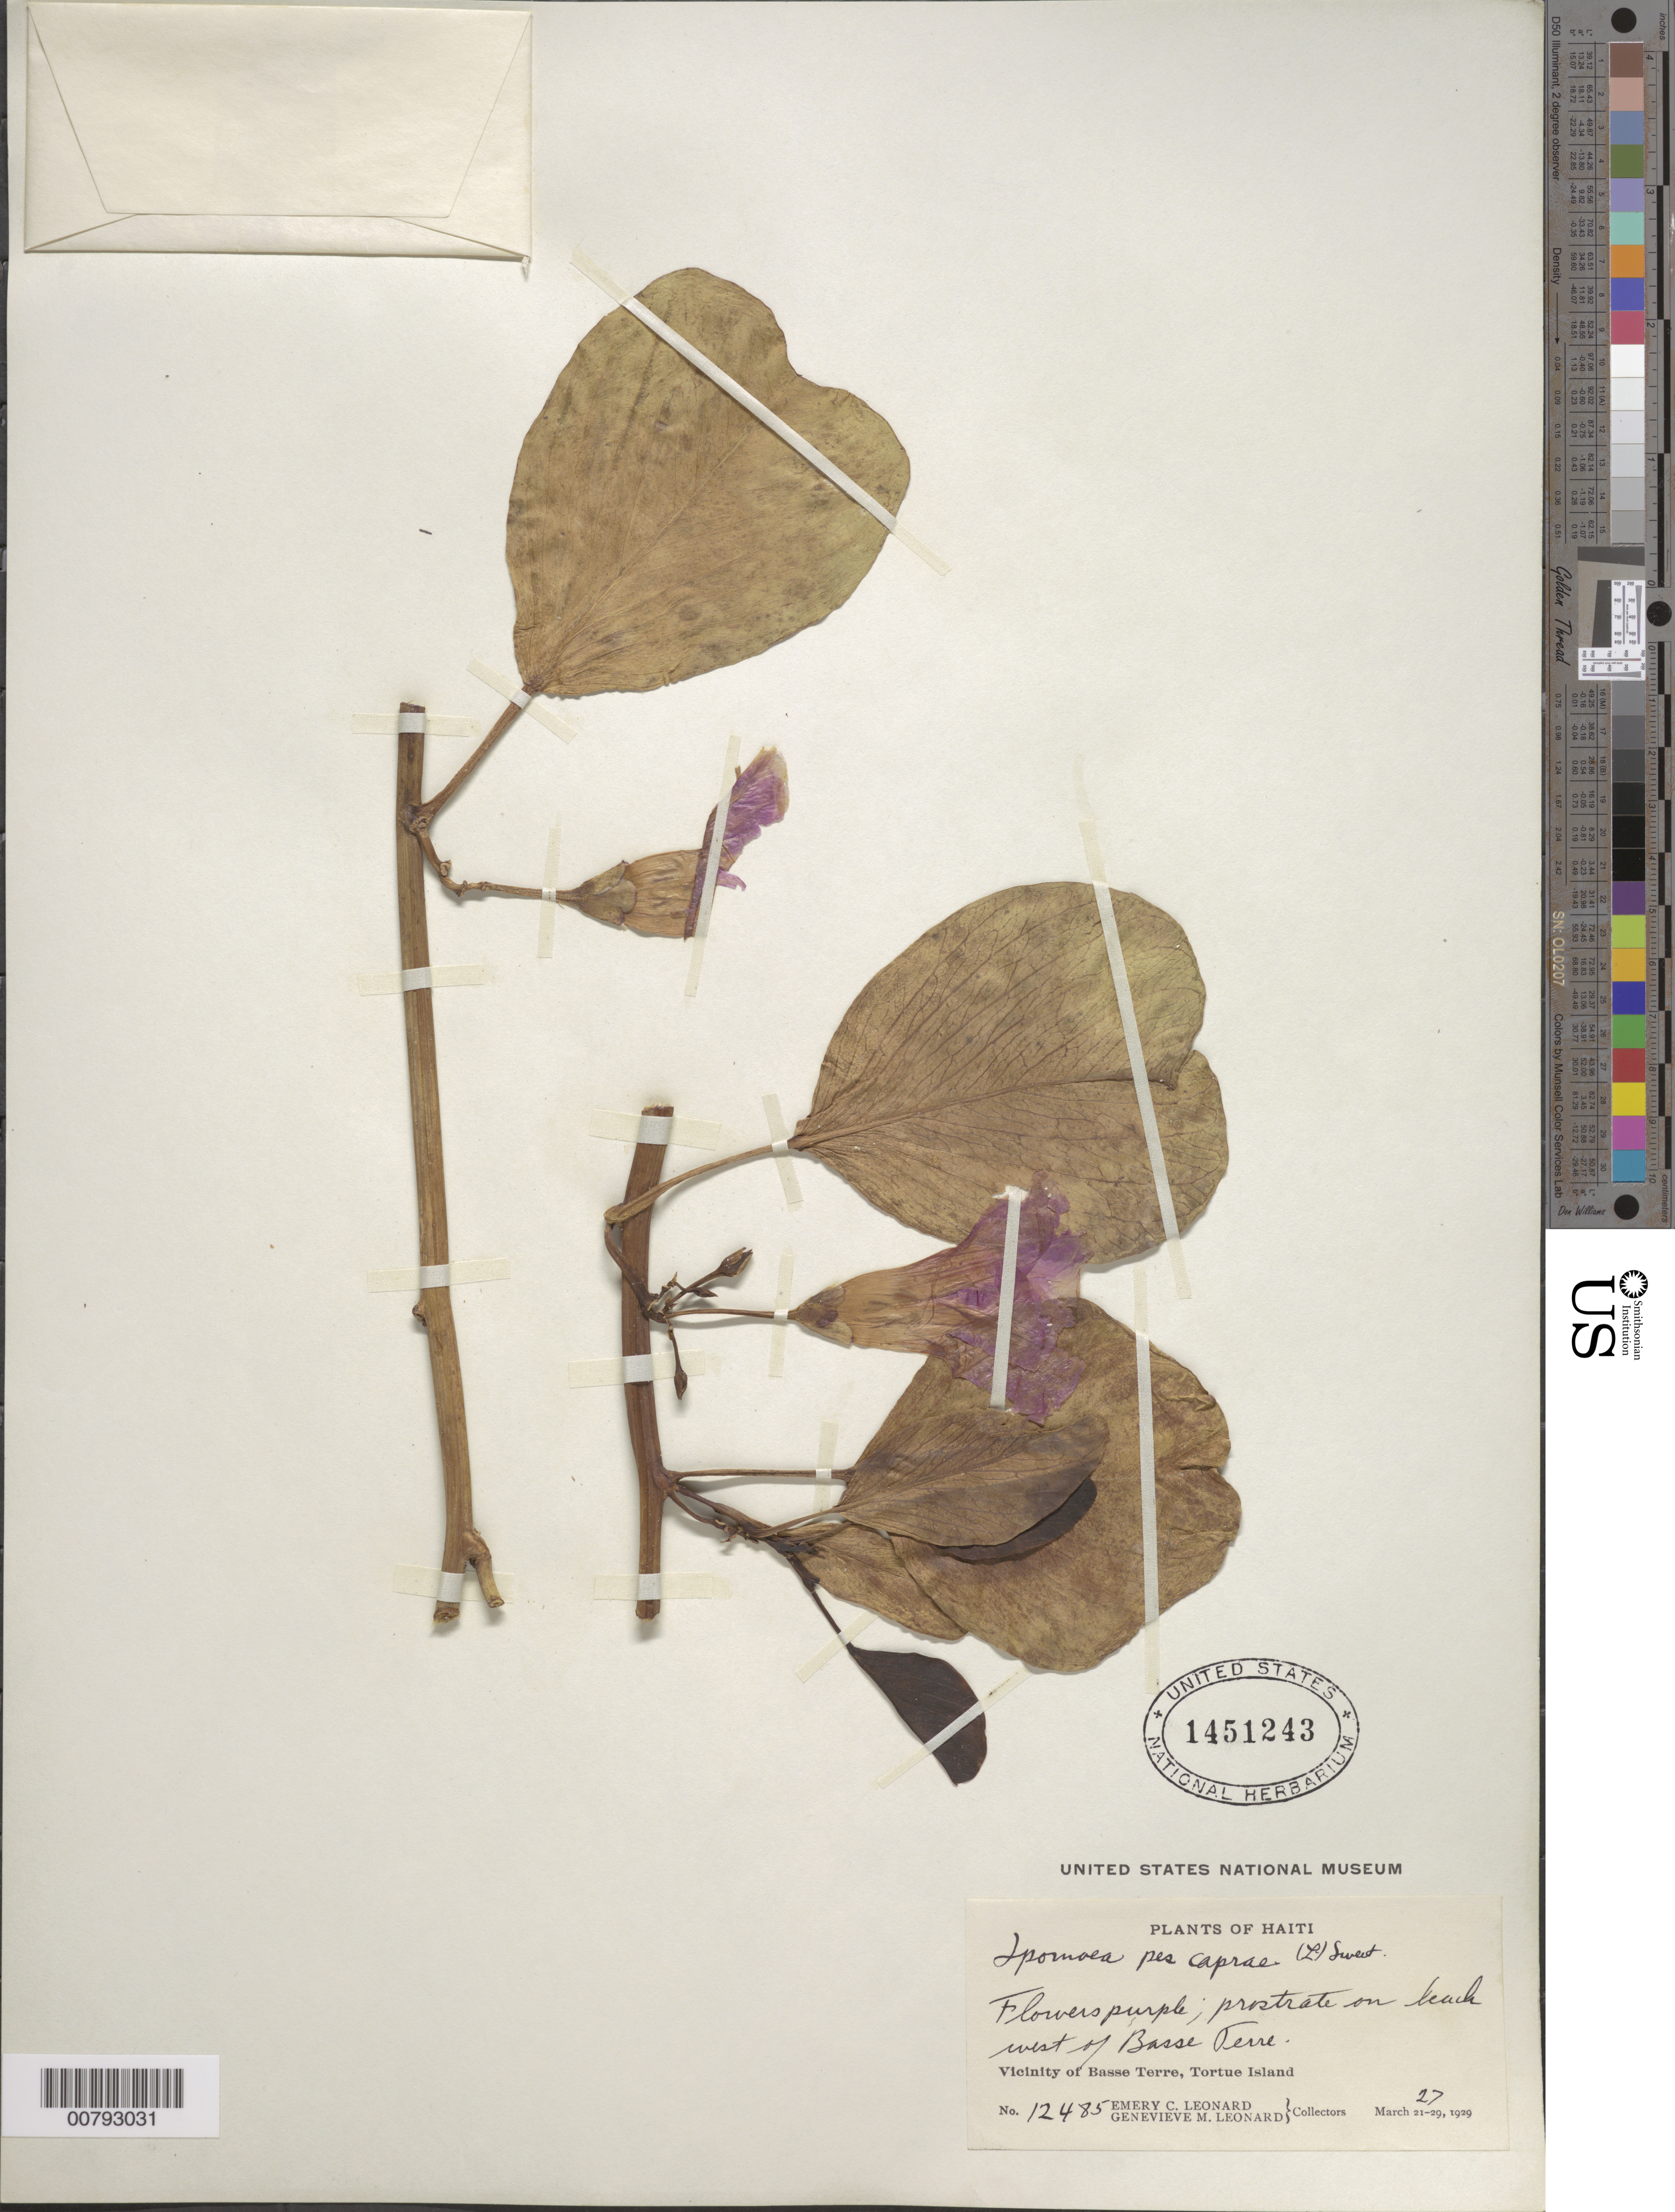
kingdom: Plantae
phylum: Tracheophyta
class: Magnoliopsida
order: Solanales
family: Convolvulaceae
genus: Ipomoea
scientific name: Ipomoea pes-caprae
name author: (L.) R. Br.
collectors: E. C. Leonard & G. M. Leonard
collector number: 12485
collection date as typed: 27 Mar 1929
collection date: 1929-03-27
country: Haiti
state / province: Nord-Óuest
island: Île de la Tortue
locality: Tortue Island, vicinity of Basse Terre, west of Basse Terre.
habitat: On beach.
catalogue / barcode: US 1451243